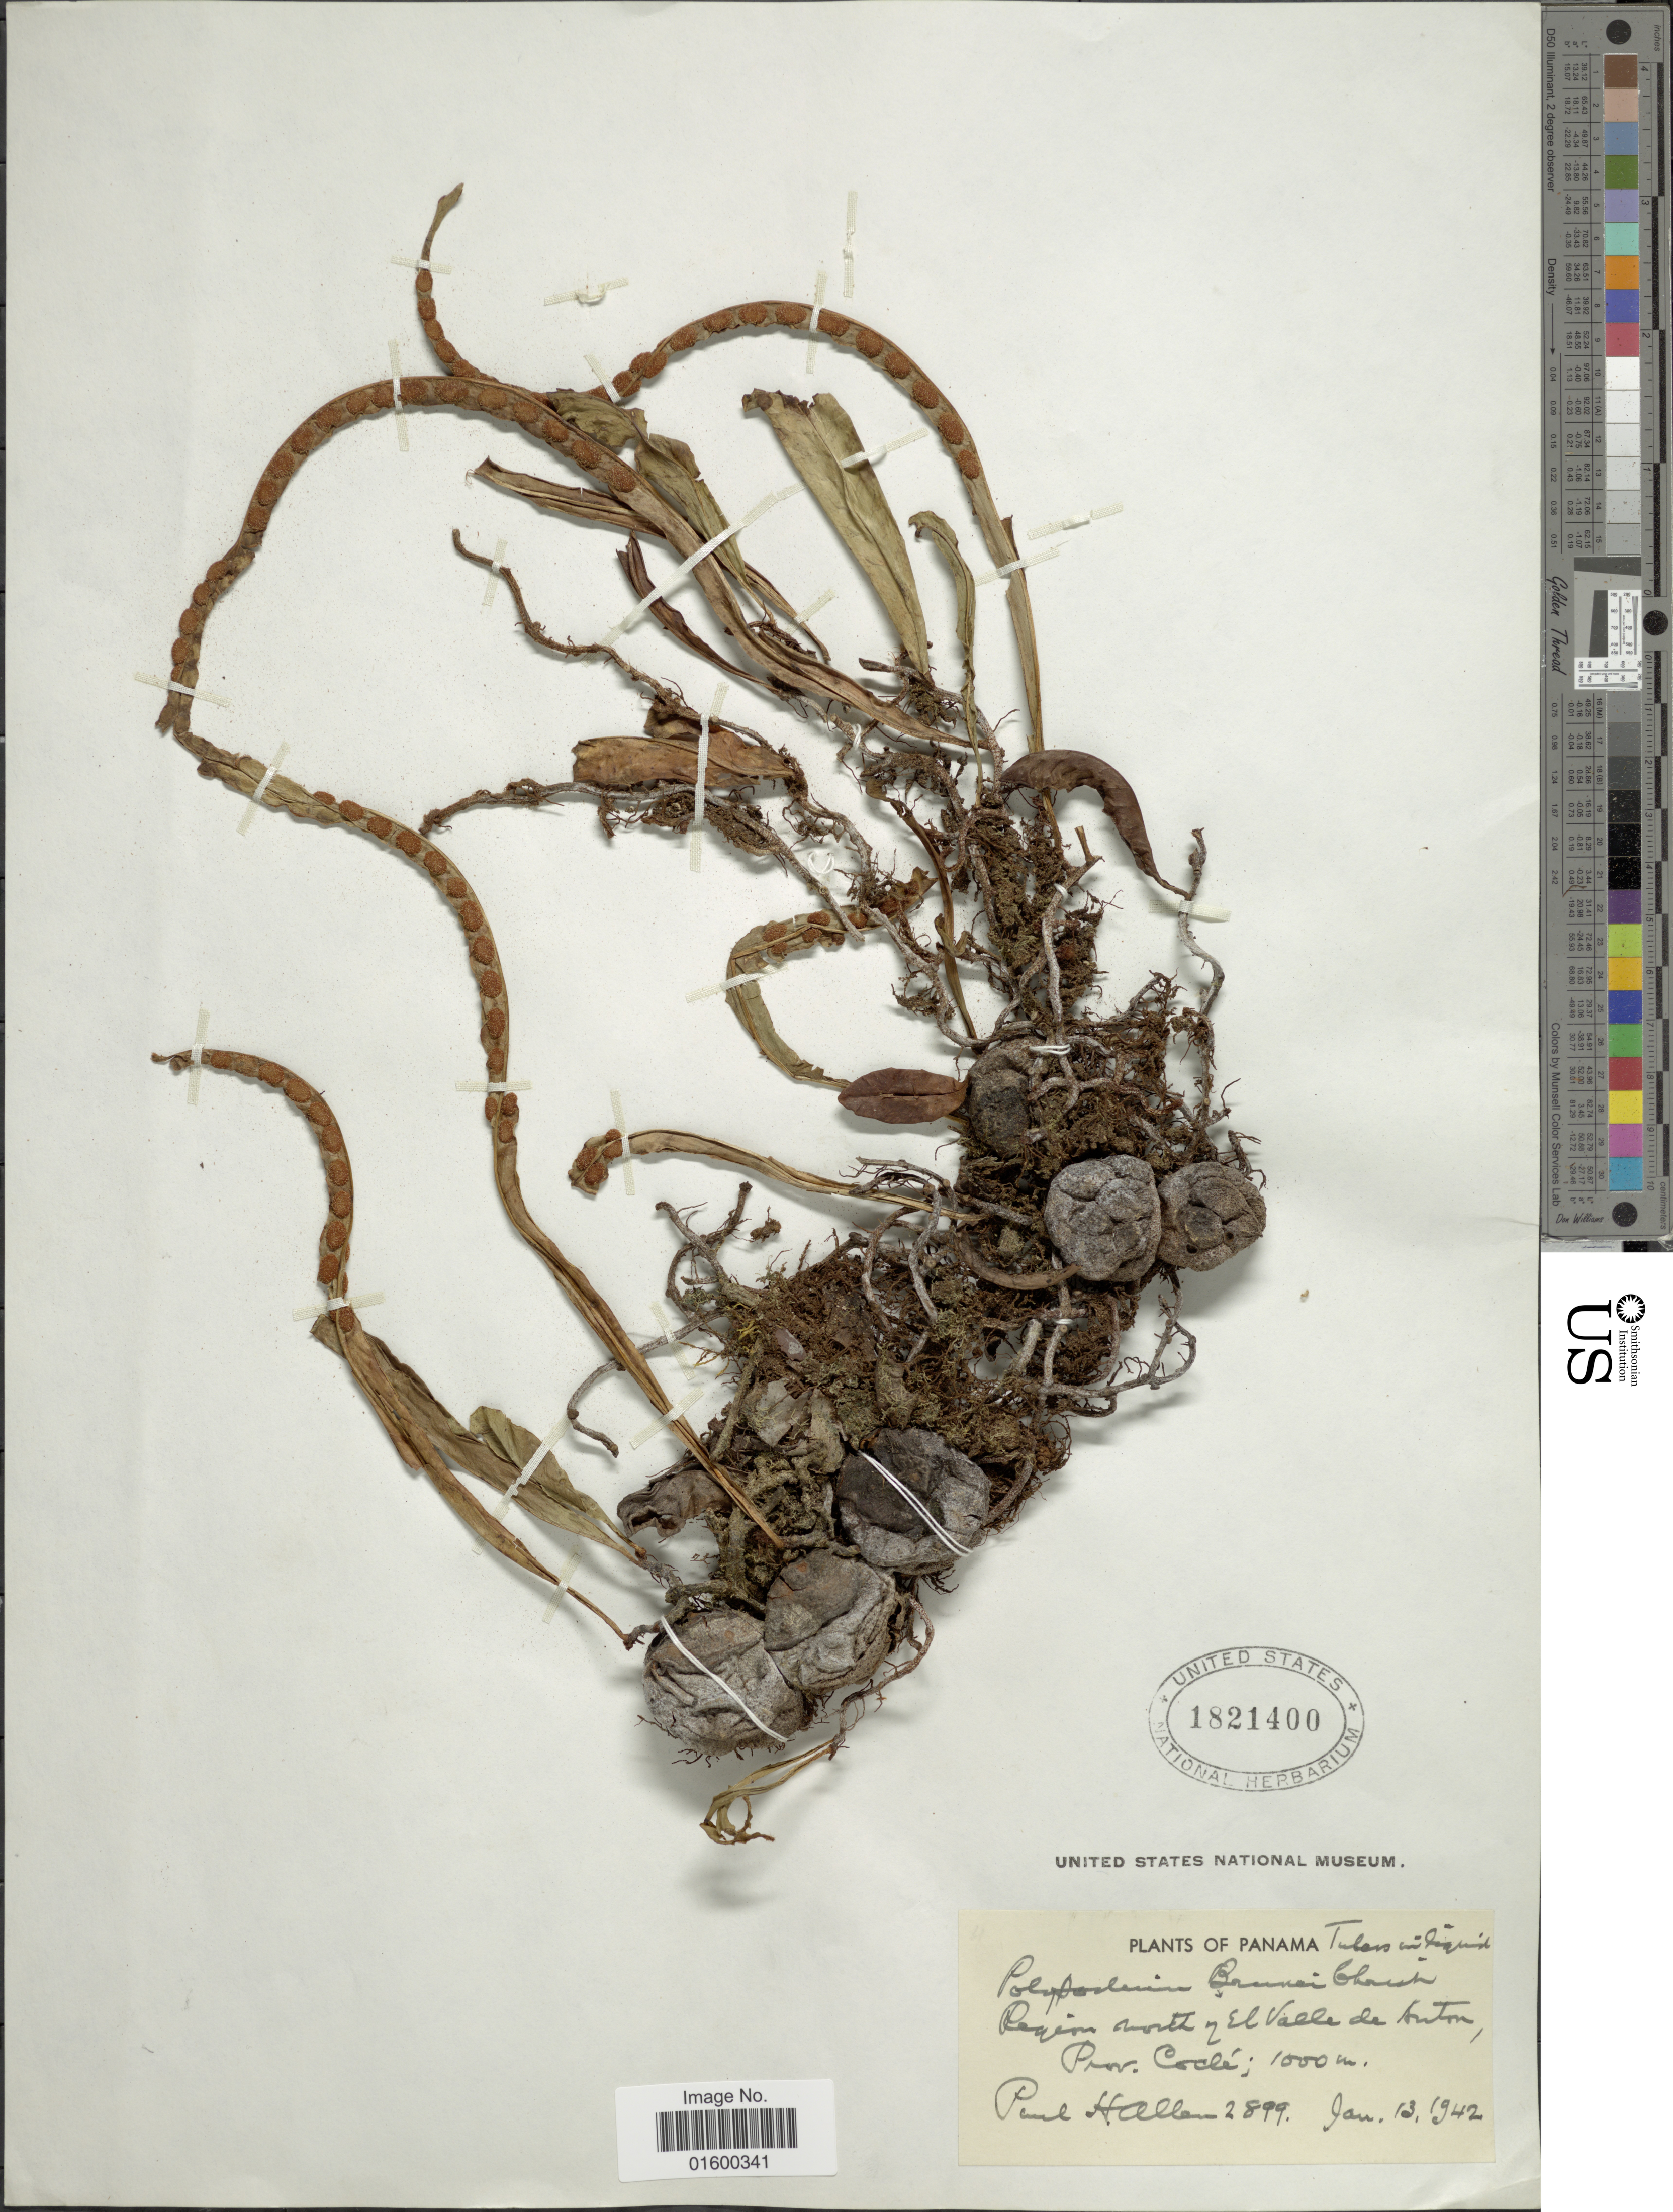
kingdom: Plantae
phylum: Tracheophyta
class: Polypodiopsida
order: Polypodiales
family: Polypodiaceae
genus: Microgramma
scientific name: Microgramma brunei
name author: (Wercklé ex Christ) Lellinger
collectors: P. H. Allen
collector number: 2899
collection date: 1942-01-13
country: Panama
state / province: Coclé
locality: Region north of El Valle de Anton, Prov. Cocle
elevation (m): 1000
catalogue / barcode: US 1821400